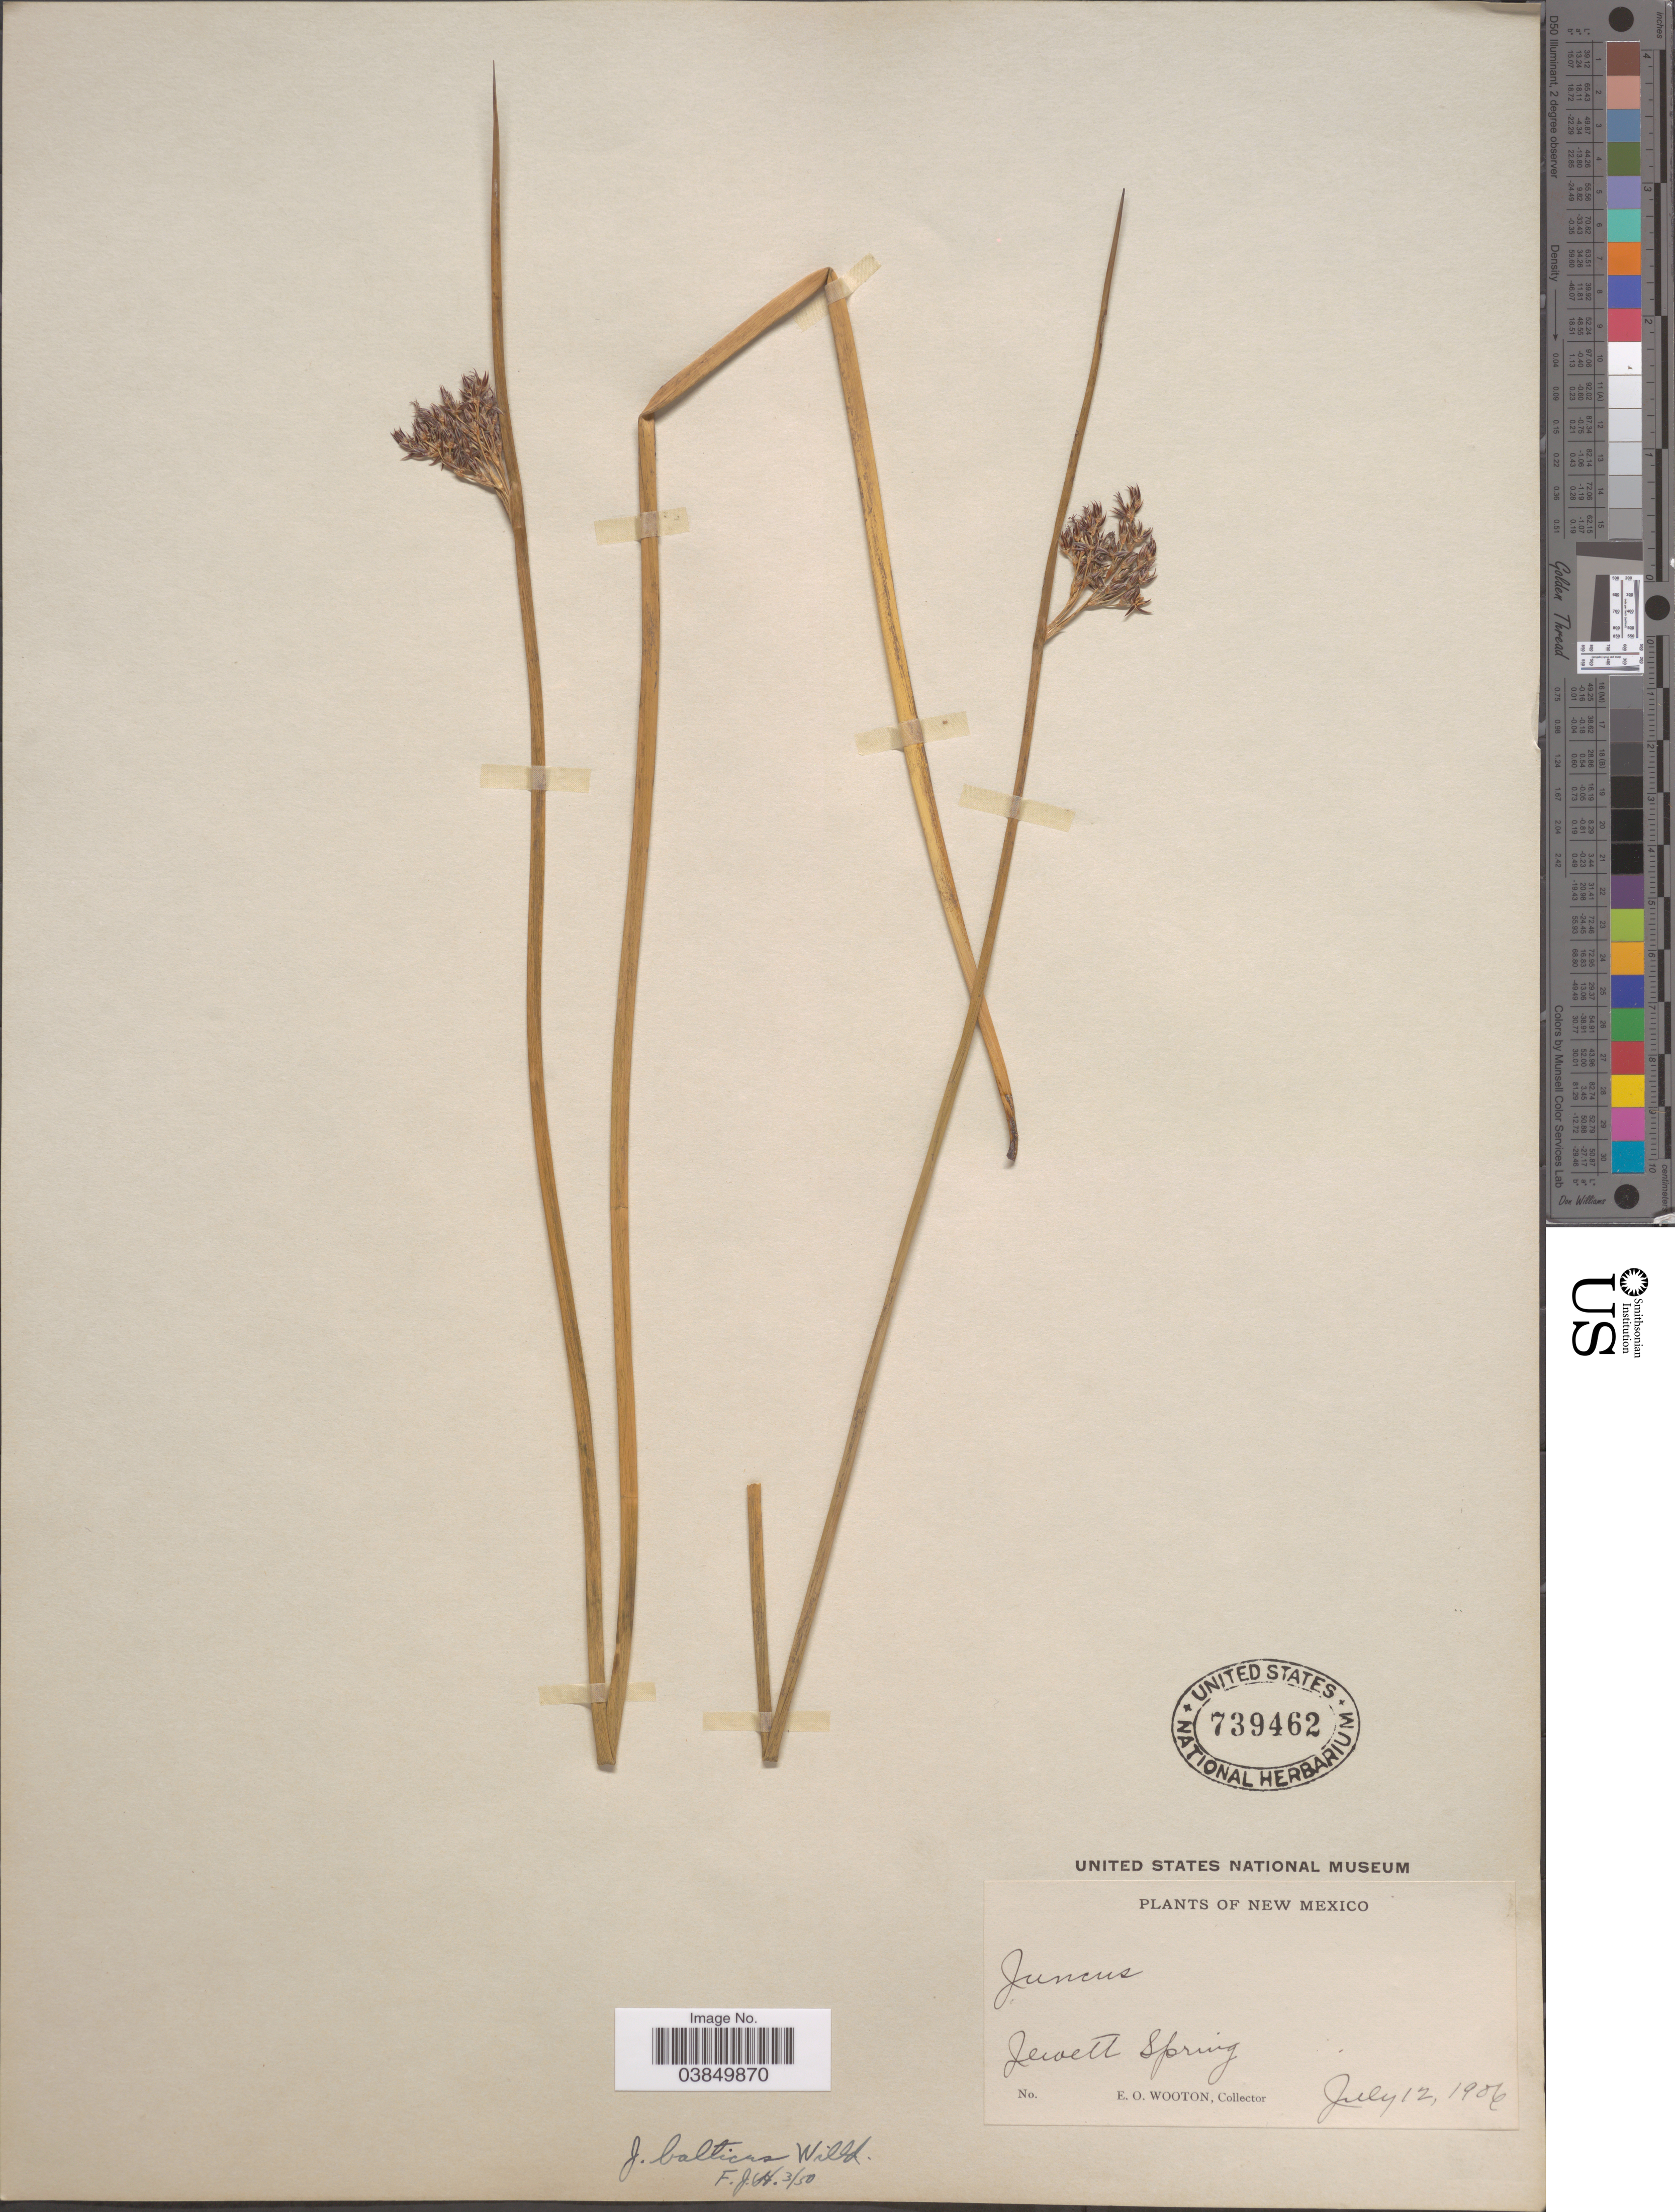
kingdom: Plantae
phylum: Tracheophyta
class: Liliopsida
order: Poales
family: Juncaceae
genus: Juncus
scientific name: Juncus balticus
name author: Willd.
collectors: E. O. Wooton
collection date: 1906-07-12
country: United States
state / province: New Mexico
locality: Jewett Spring.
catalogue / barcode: US 739462